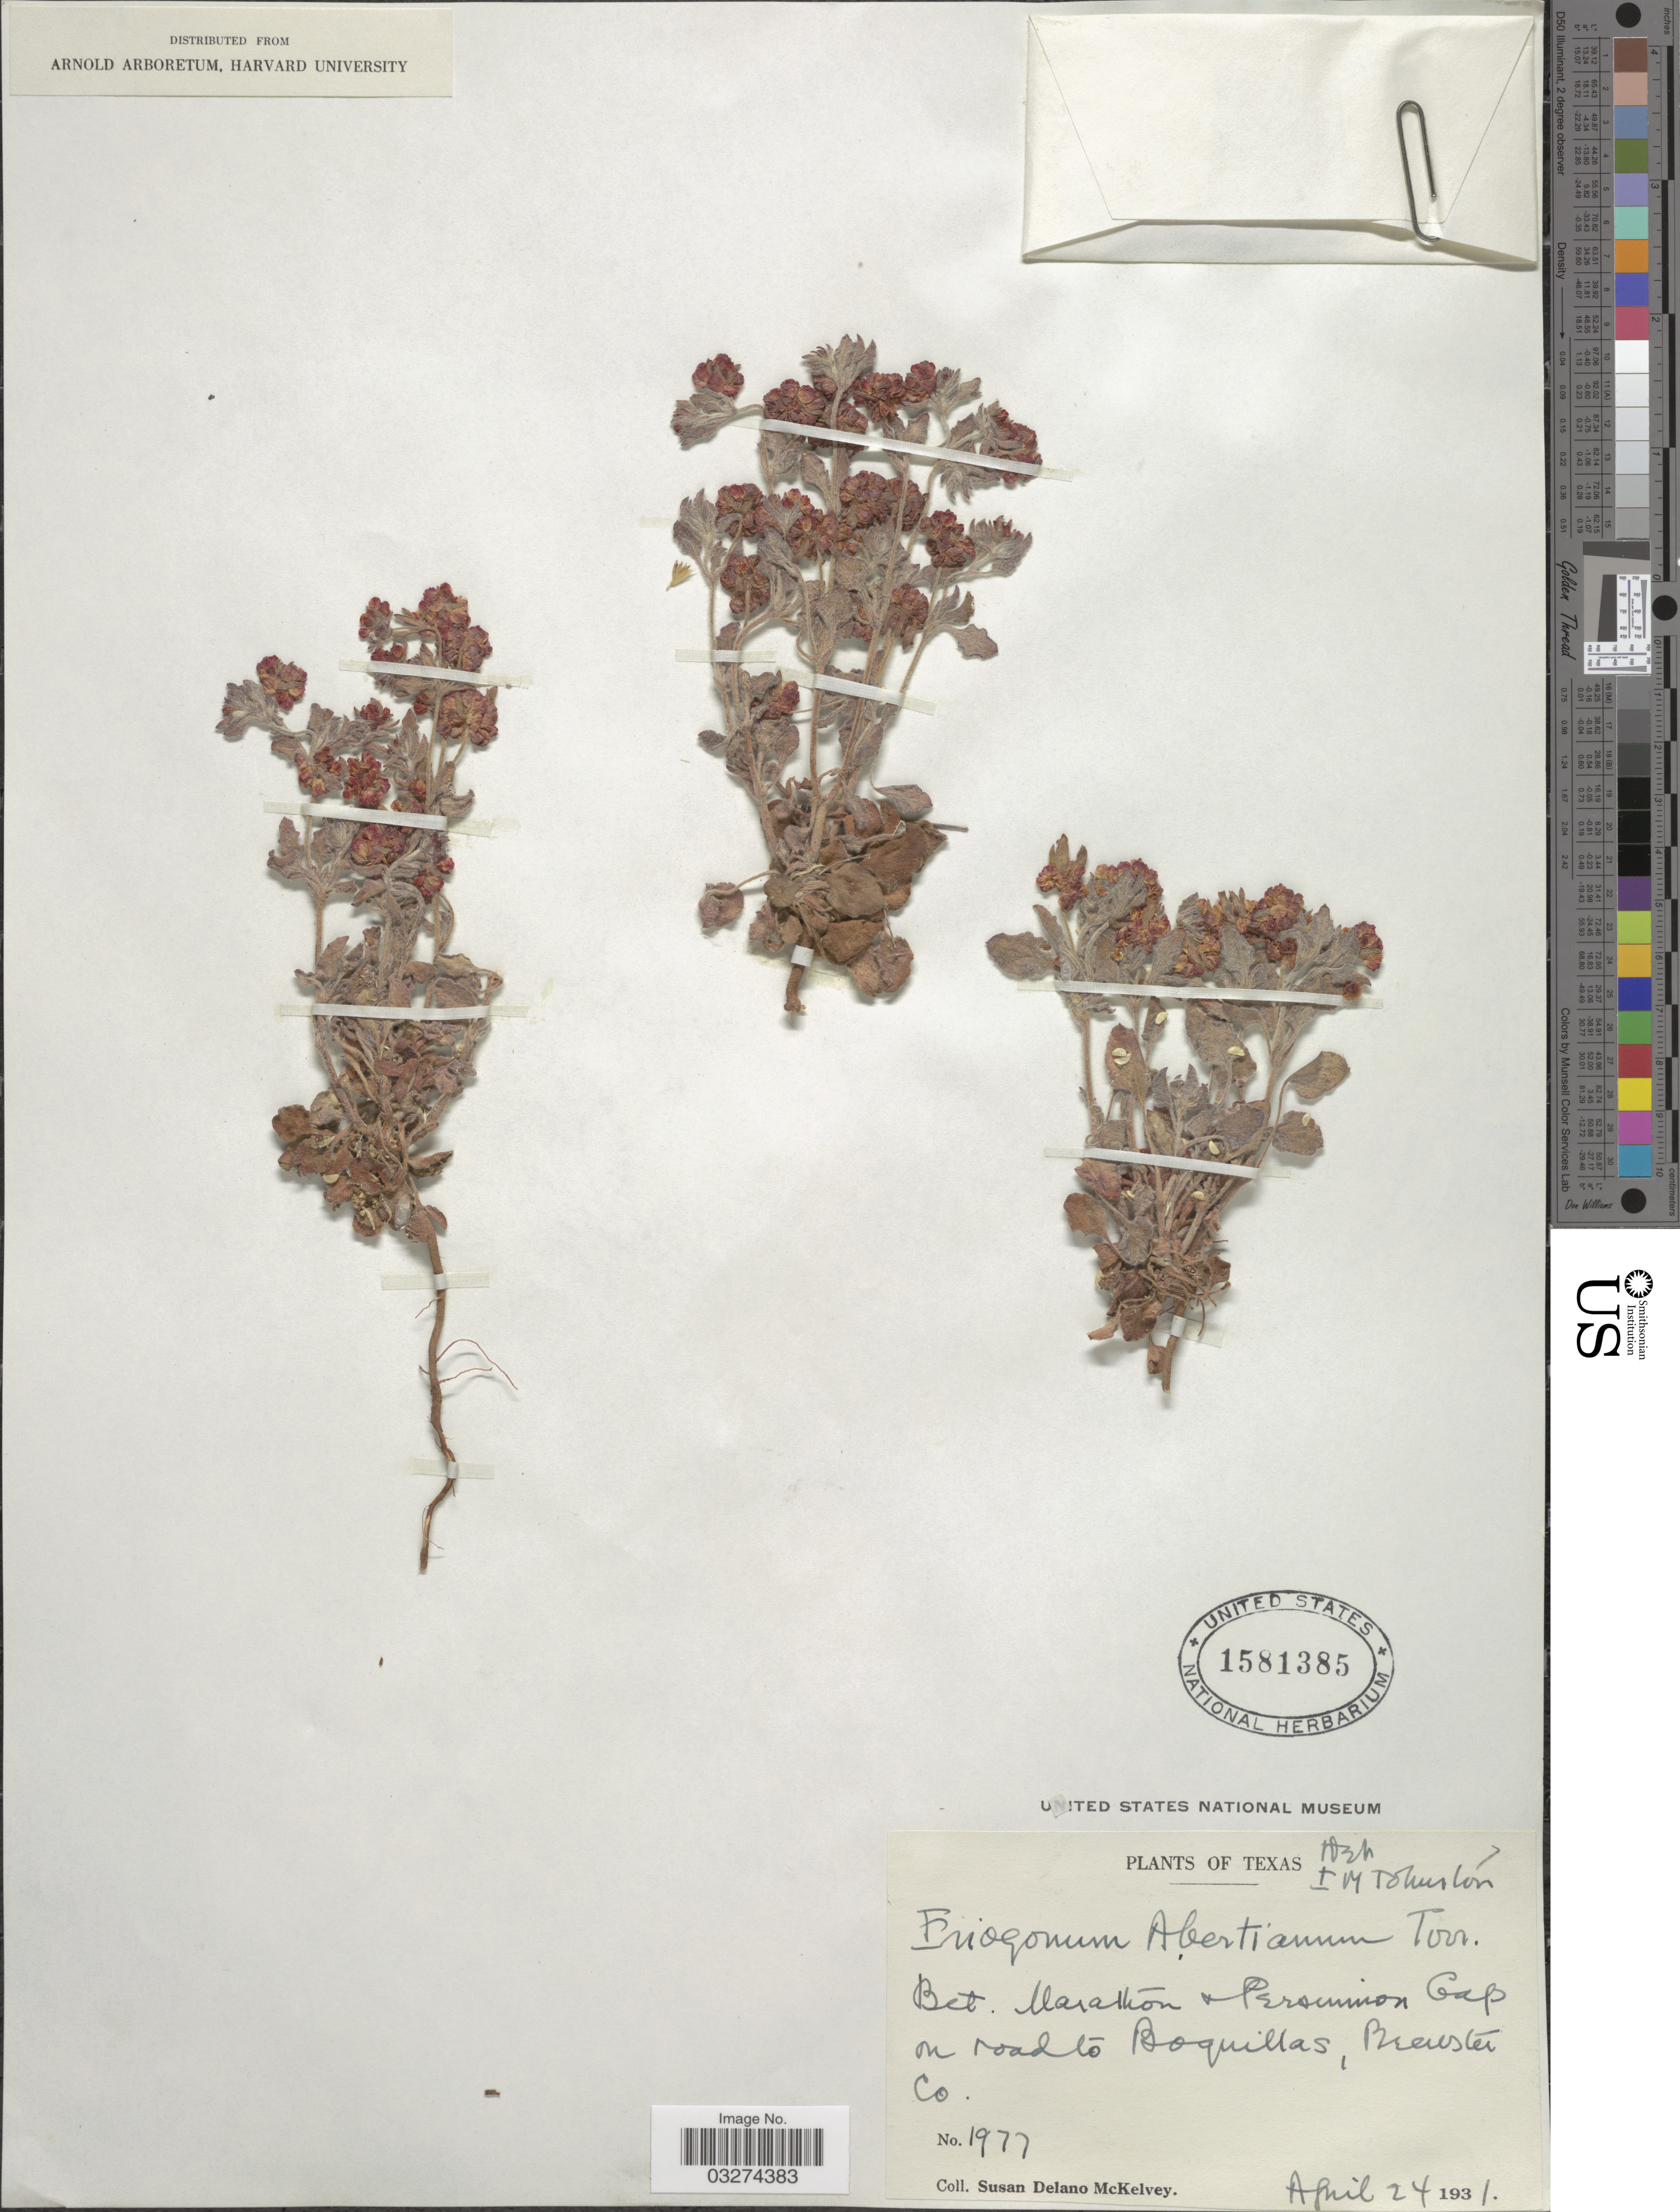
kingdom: Plantae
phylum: Tracheophyta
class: Magnoliopsida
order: Caryophyllales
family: Polygonaceae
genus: Eriogonum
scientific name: Eriogonum abertianum var. ruberrimum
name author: (Gand.) Gand.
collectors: S. A. McKelvey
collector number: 1977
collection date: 1931-04-24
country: United States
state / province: Texas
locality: Bet. Marathon & Persimmon Gap on road to Boquillas, Brewster Co.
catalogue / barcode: US 1581385